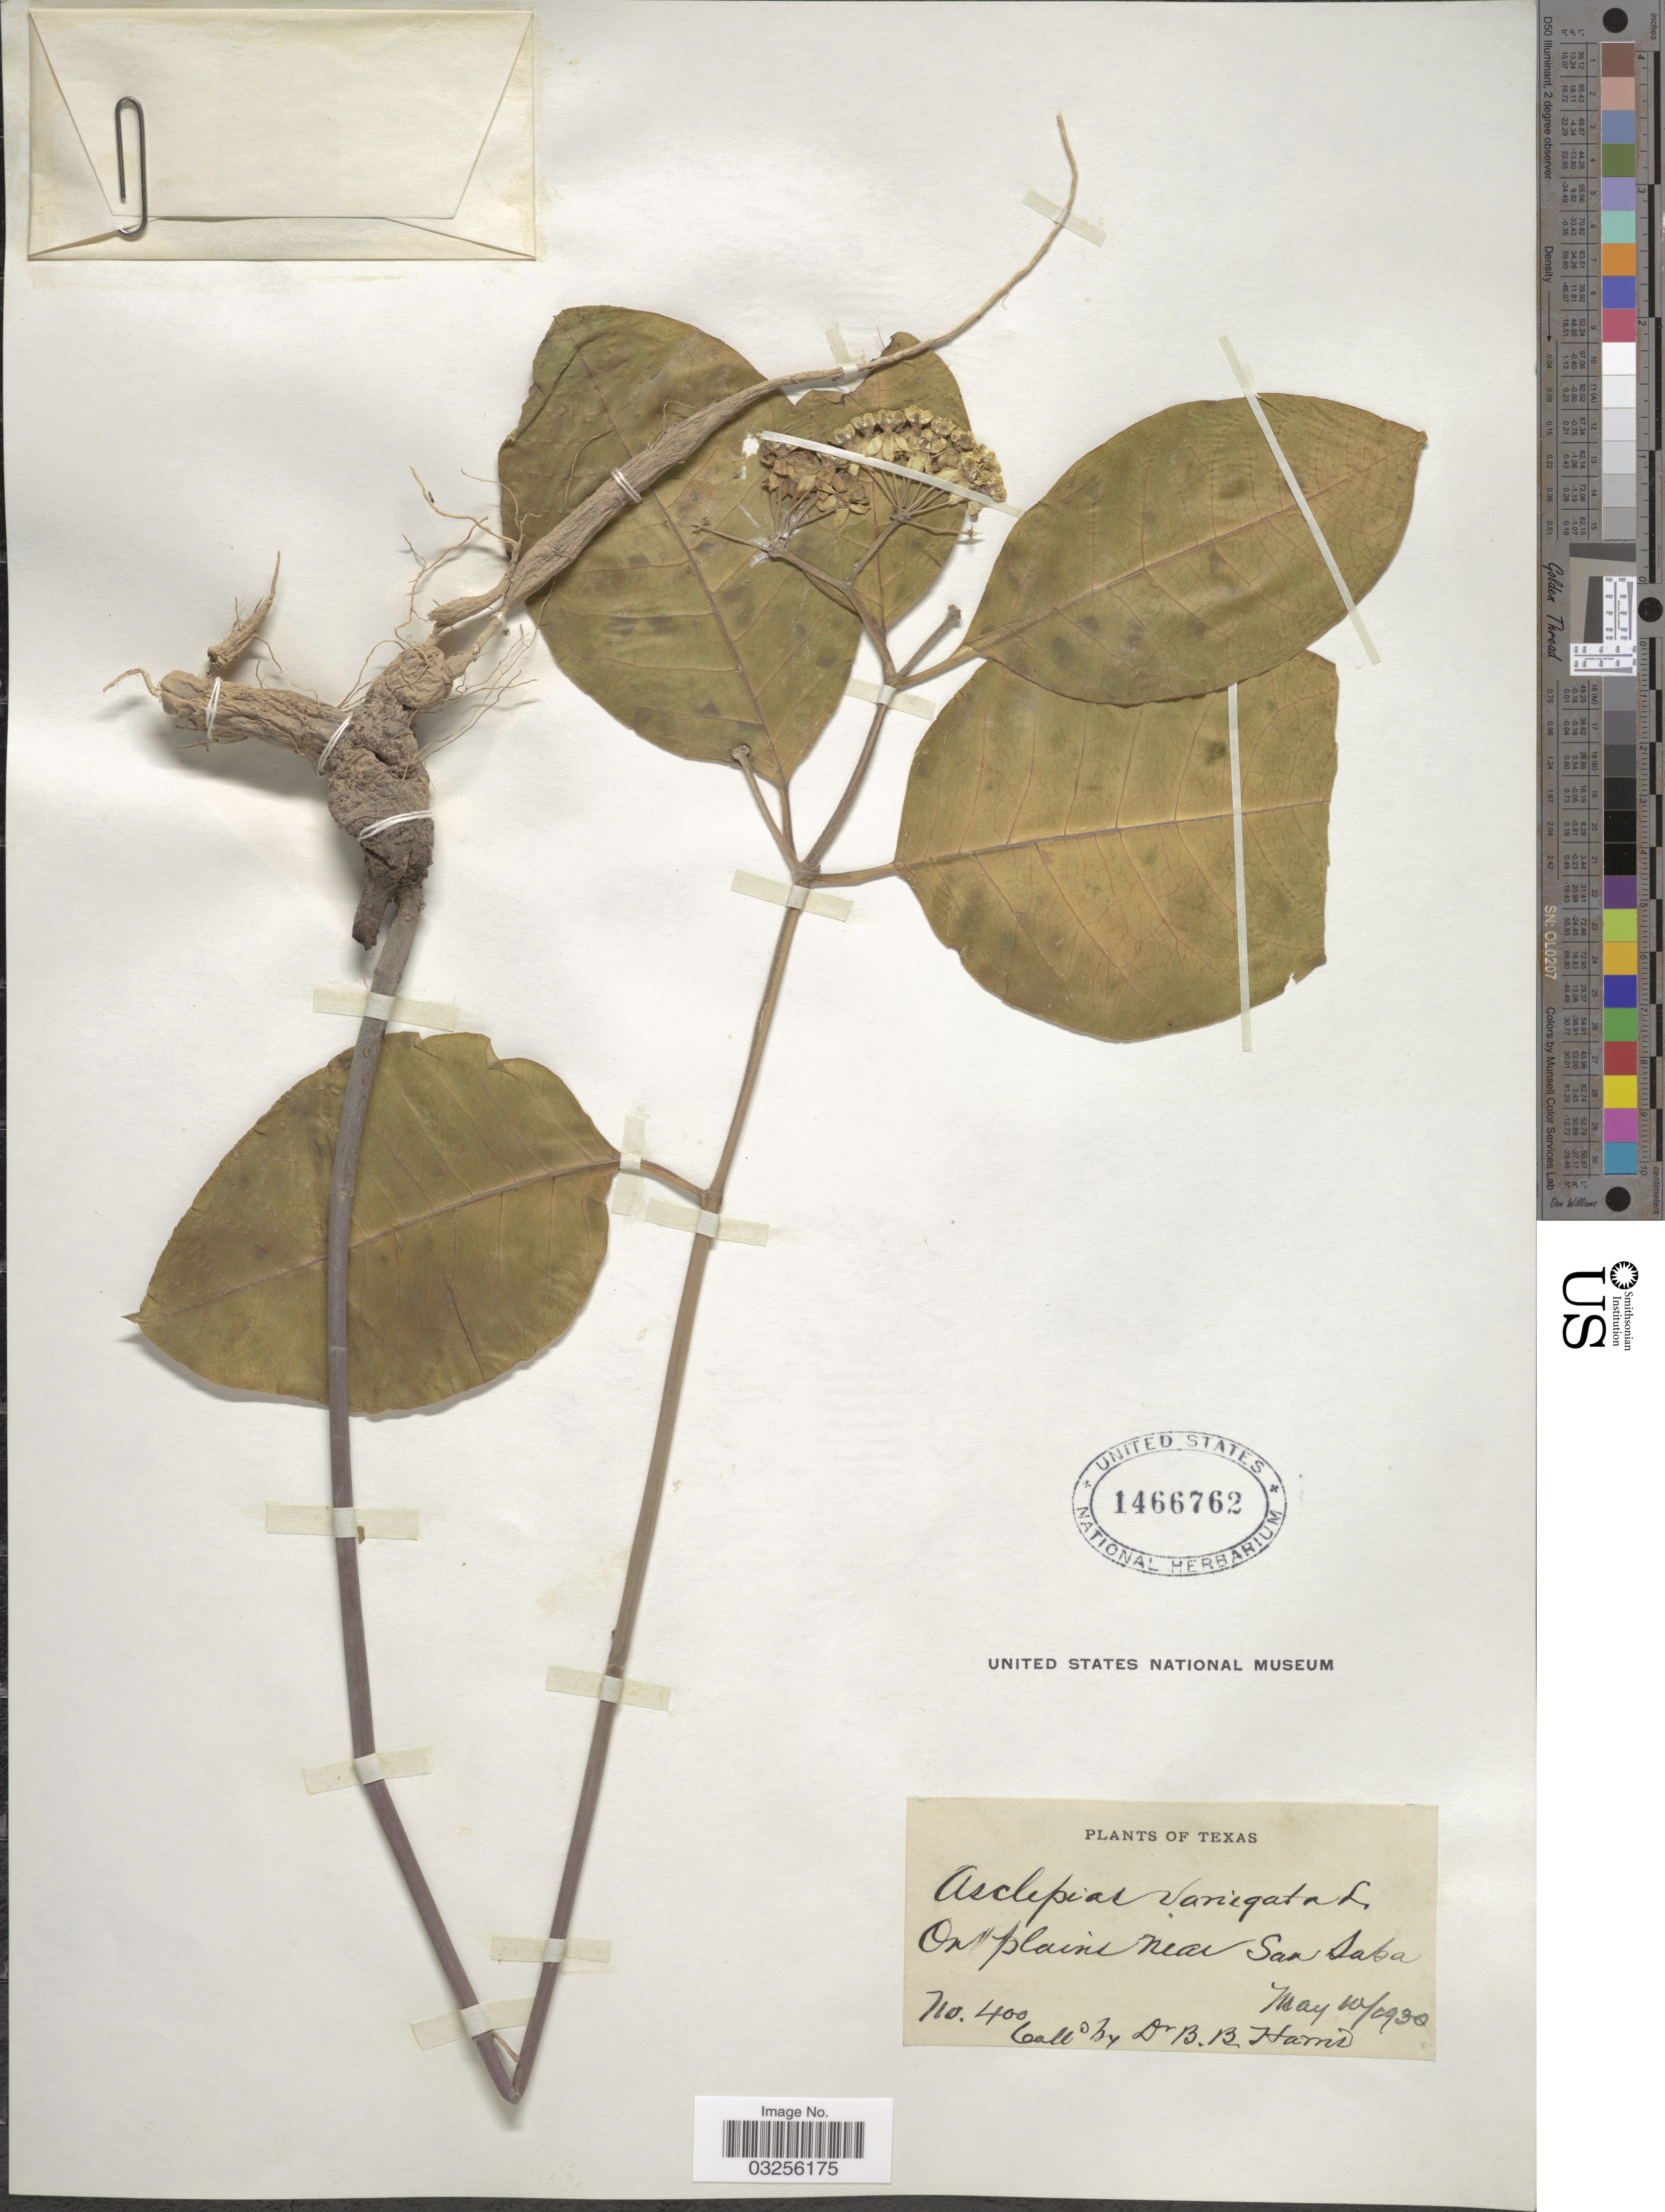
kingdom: Plantae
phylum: Tracheophyta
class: Magnoliopsida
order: Gentianales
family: Apocynaceae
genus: Asclepias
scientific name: Asclepias variegata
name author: L.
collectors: B. B. Harris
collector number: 400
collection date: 1930-05-10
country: United States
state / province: Texas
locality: Near San Saba.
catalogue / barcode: US 1466762